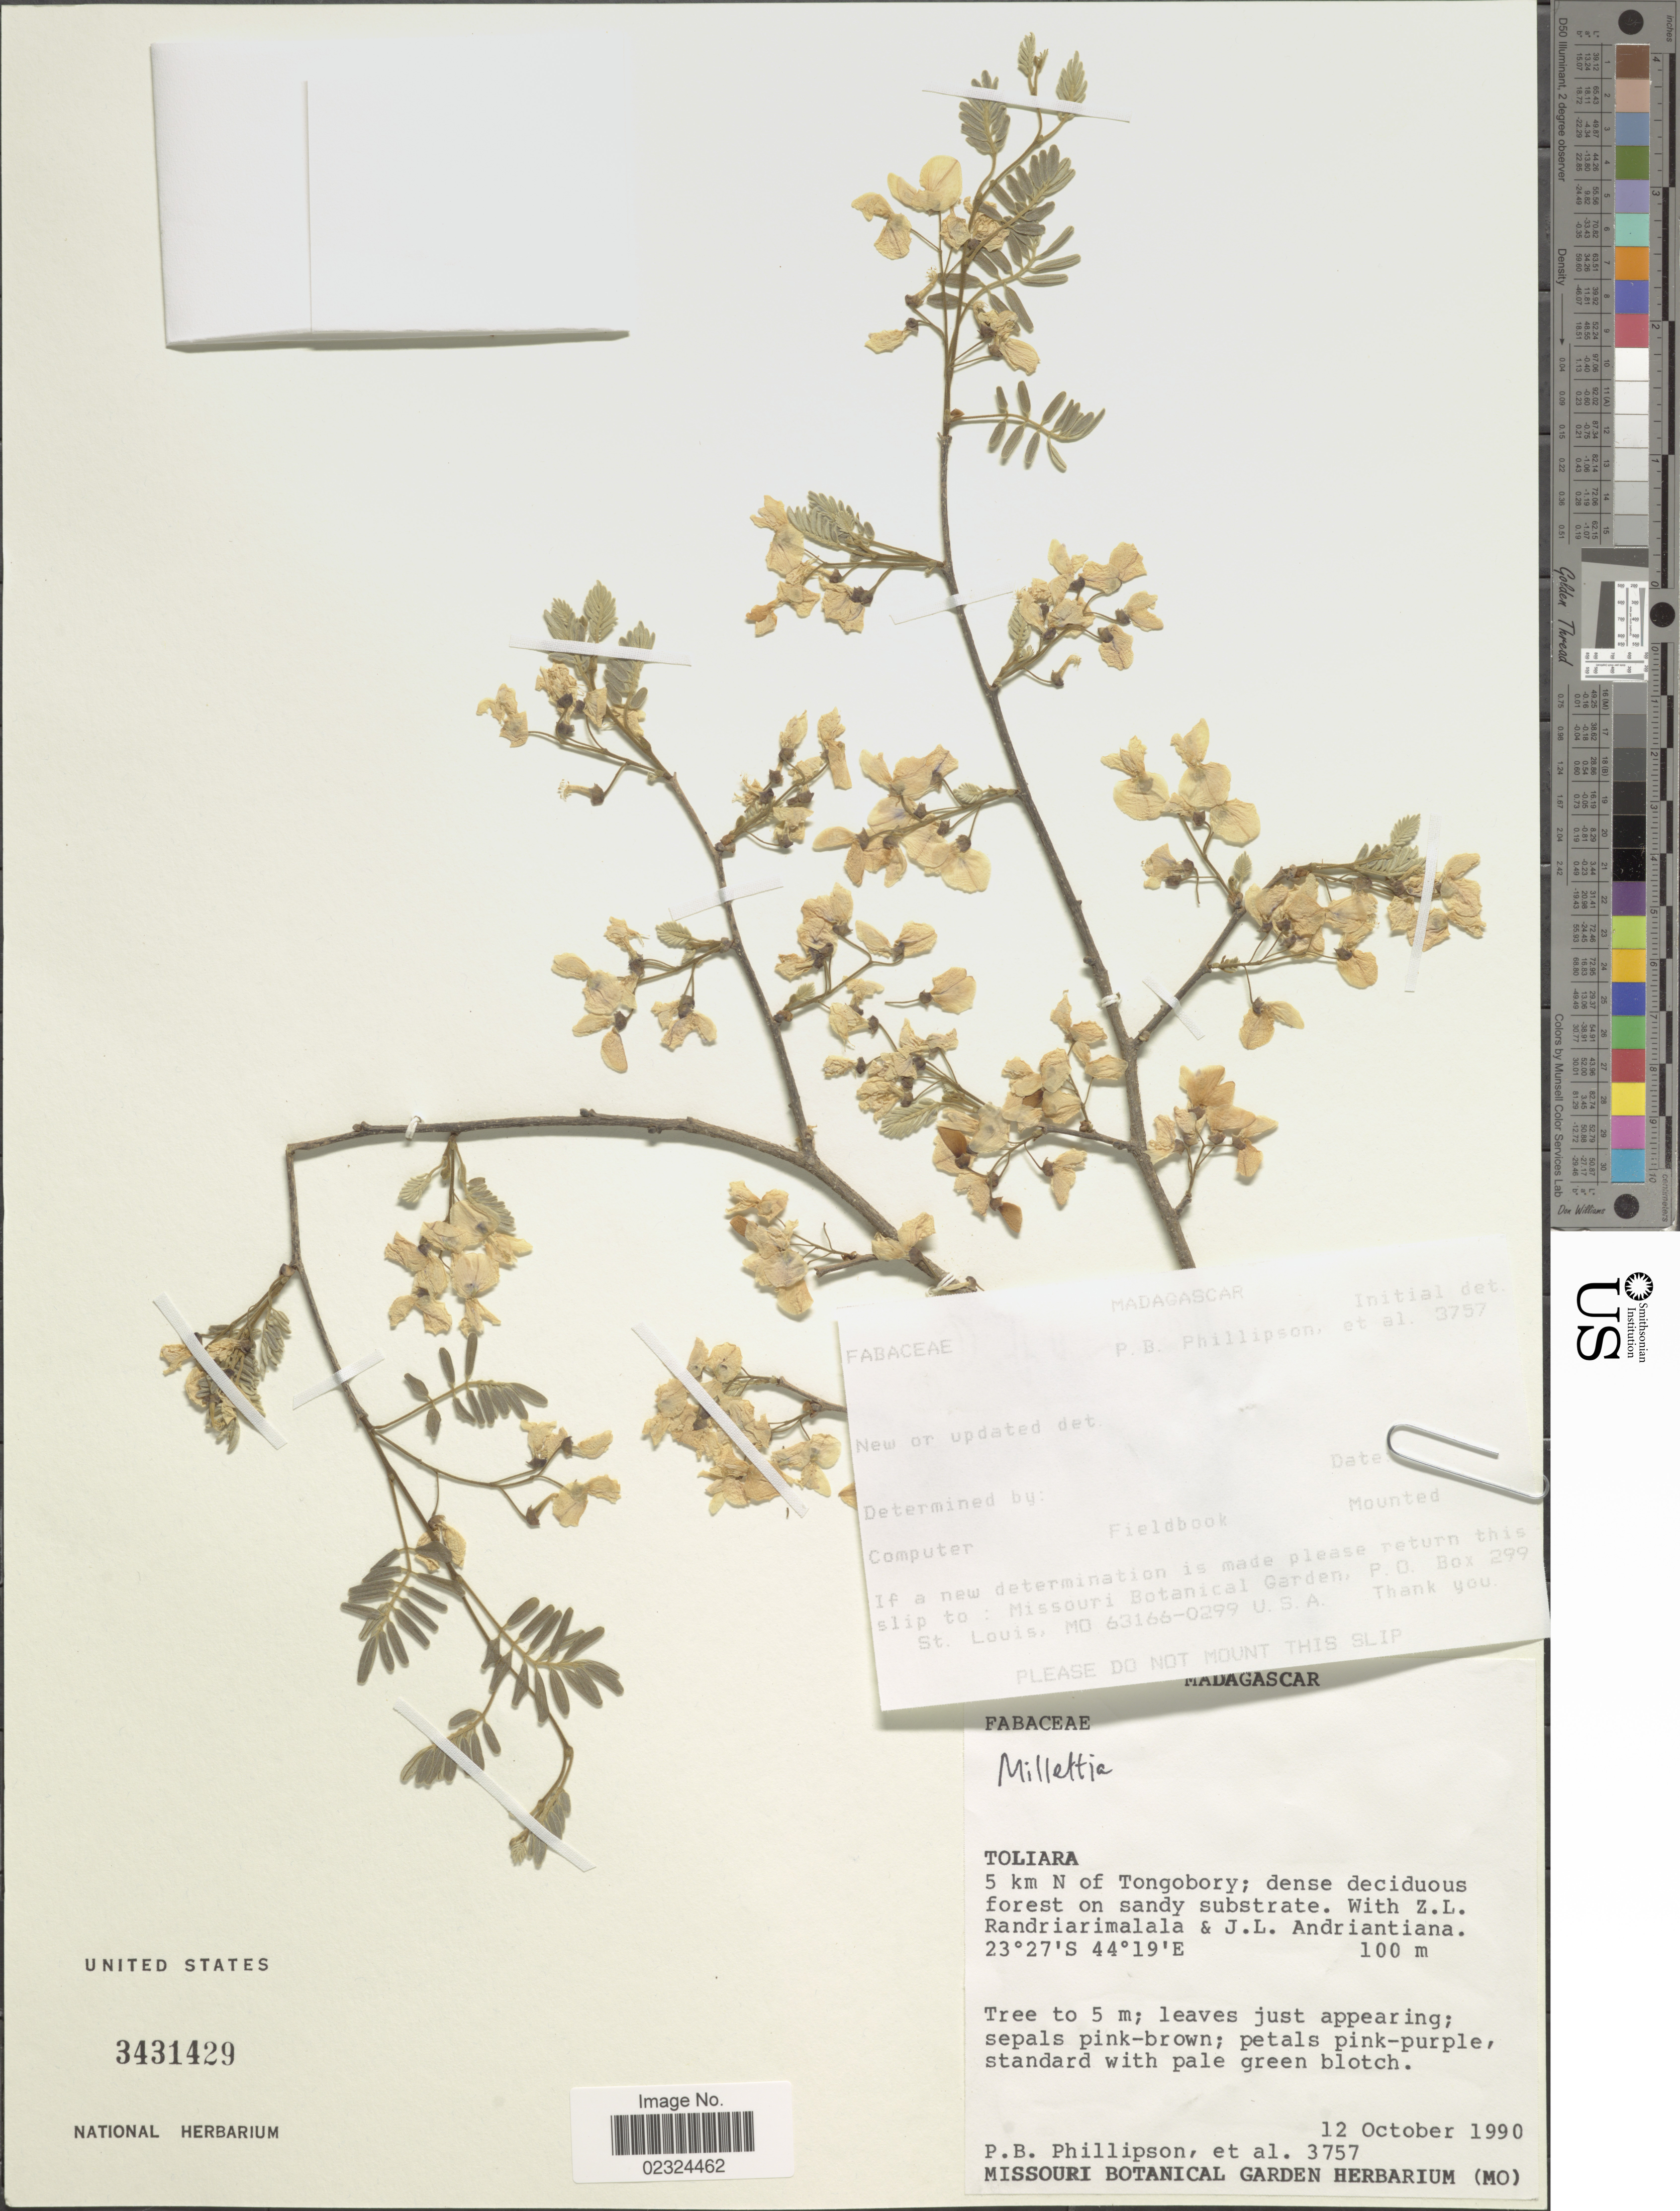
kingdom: Plantae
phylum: Tracheophyta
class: Magnoliopsida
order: Fabales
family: Fabaceae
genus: Millettia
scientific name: Millettia sp.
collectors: P. B. Phillipson, Z. Randriarimalala & J. Andriantiana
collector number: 3757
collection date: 1990-10-12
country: Madagascar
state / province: Atsimo-Andrefana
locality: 5 km N of Tongobory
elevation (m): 100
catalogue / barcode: US 3431429